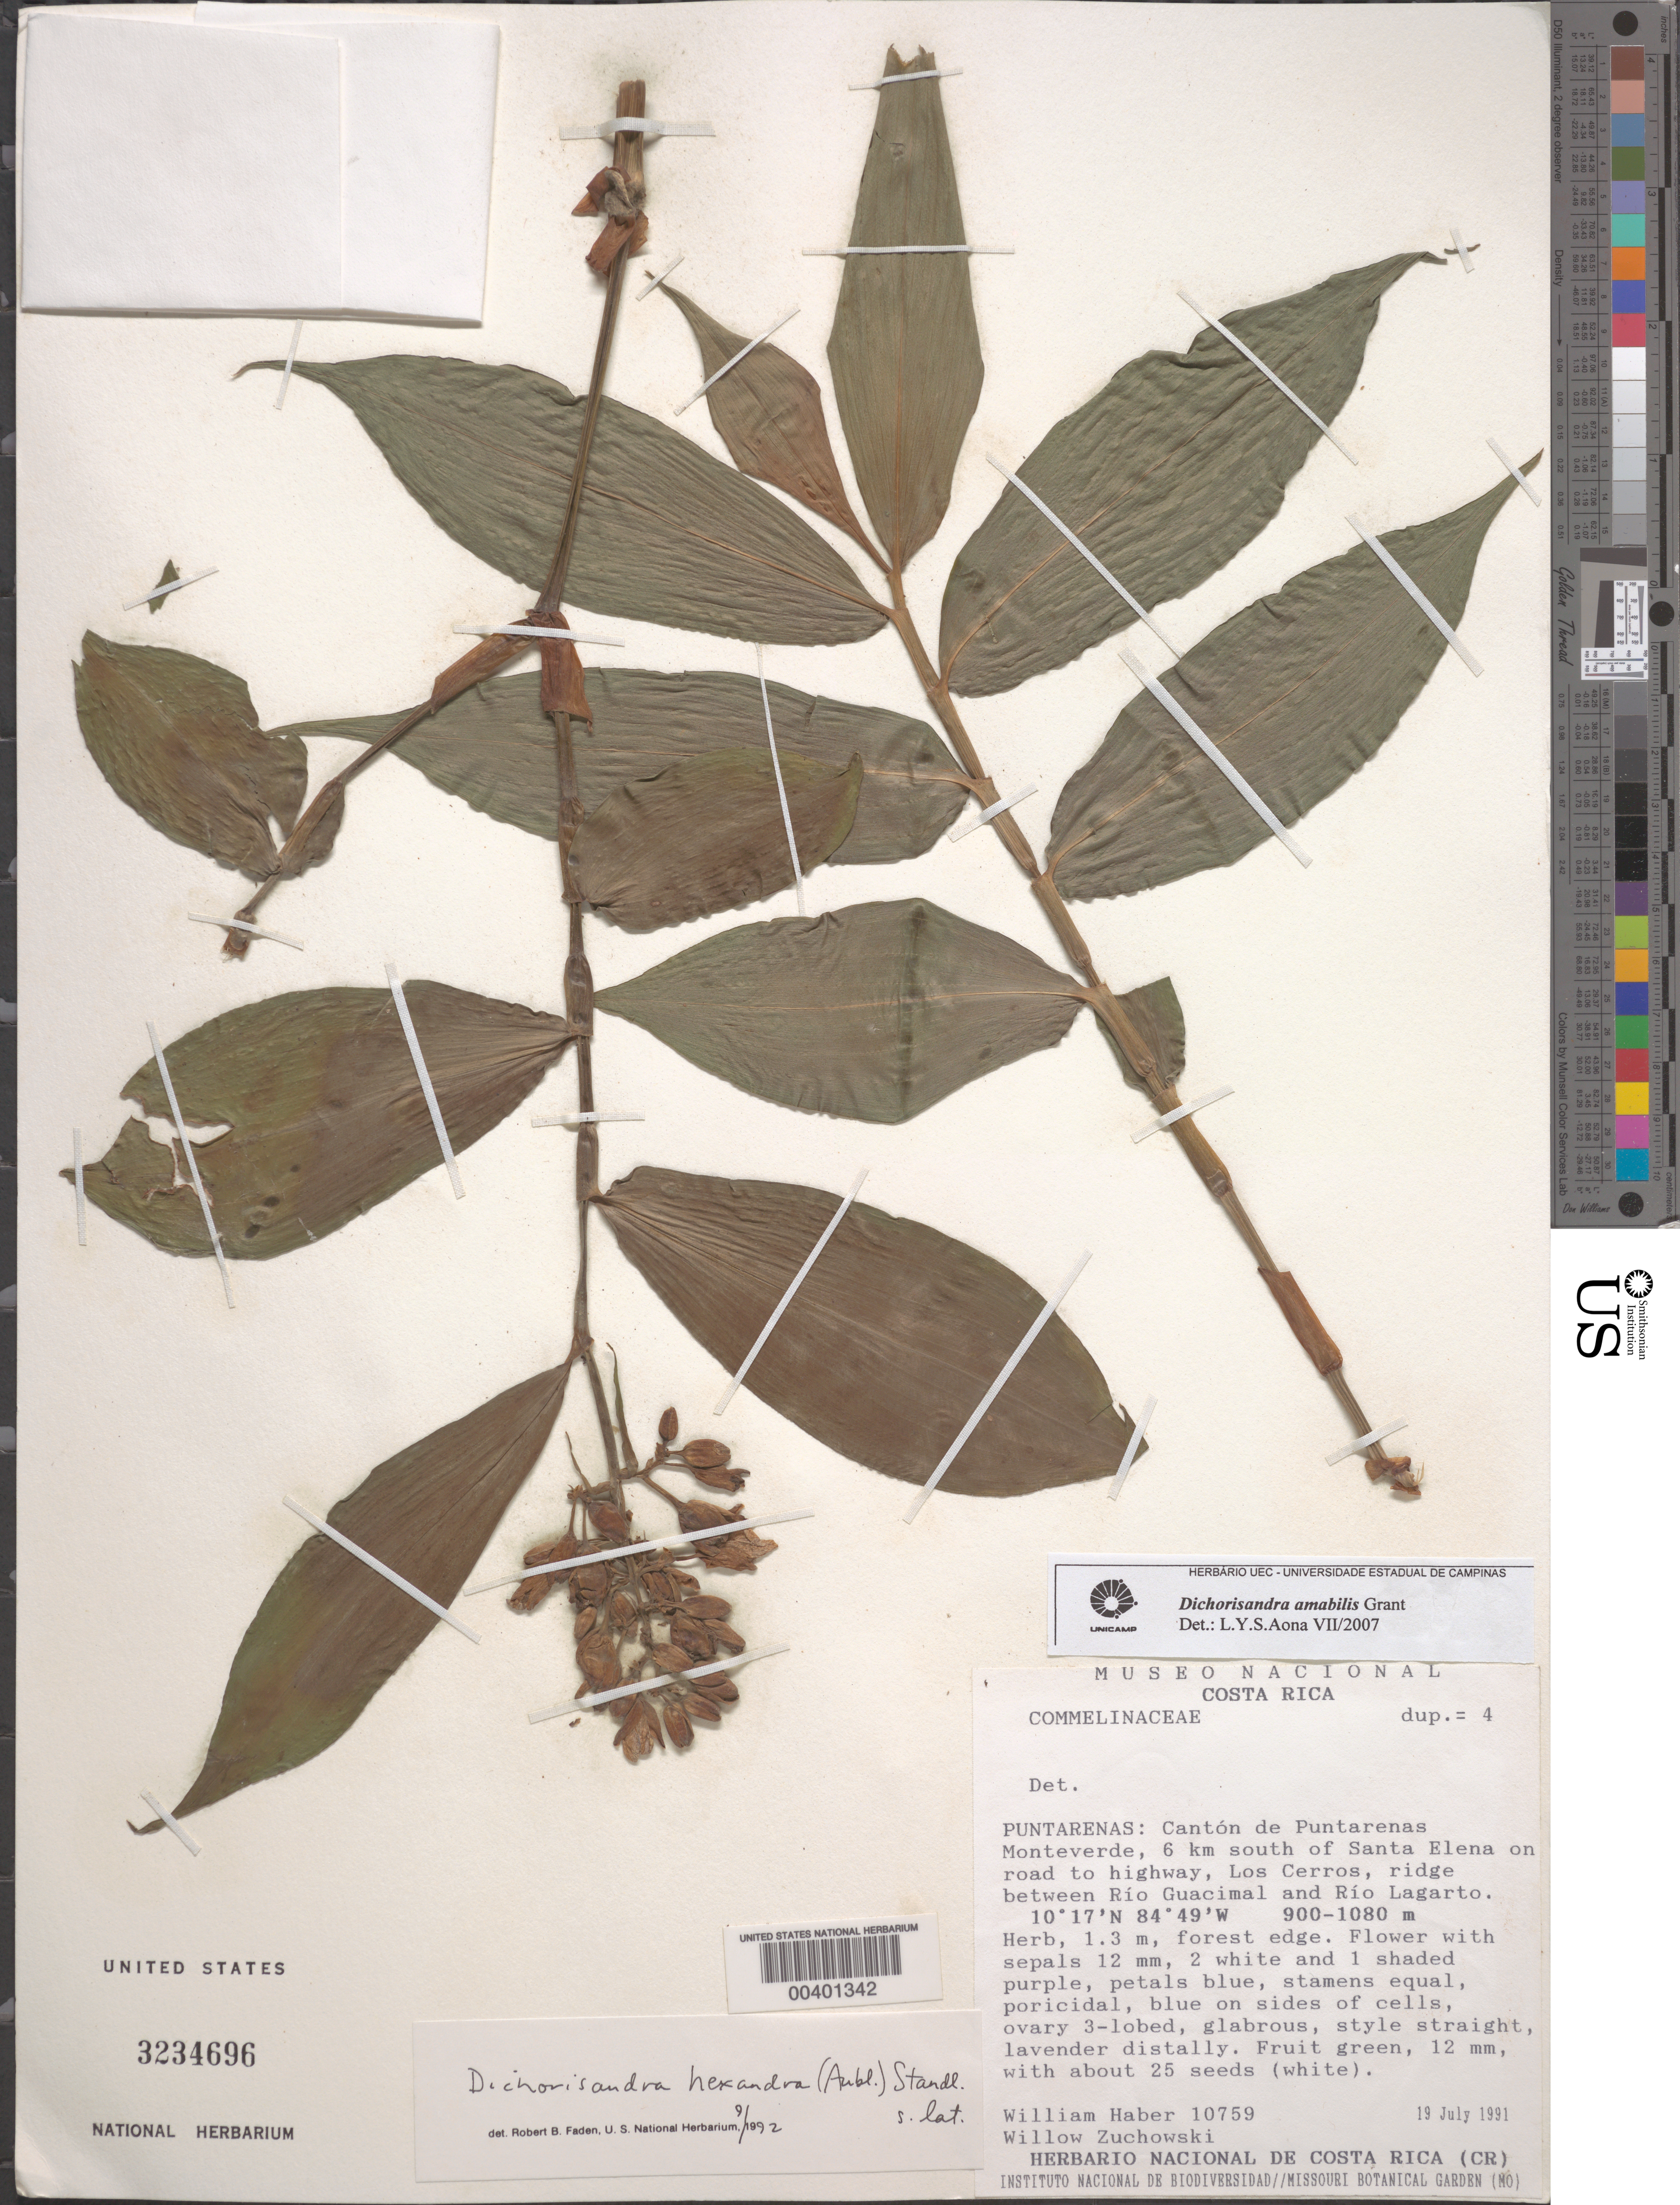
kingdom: Plantae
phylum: Tracheophyta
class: Liliopsida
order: Commelinales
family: Commelinaceae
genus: Dichorisandra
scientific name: Dichorisandra amabilis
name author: J.R. Grant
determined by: Aona, L. Y. S.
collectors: W. A. Haber & W. Zuchowski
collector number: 10759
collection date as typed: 19 Jul 1991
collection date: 1991-07-19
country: Costa Rica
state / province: Puntarenas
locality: Monteverde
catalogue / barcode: US 3234696